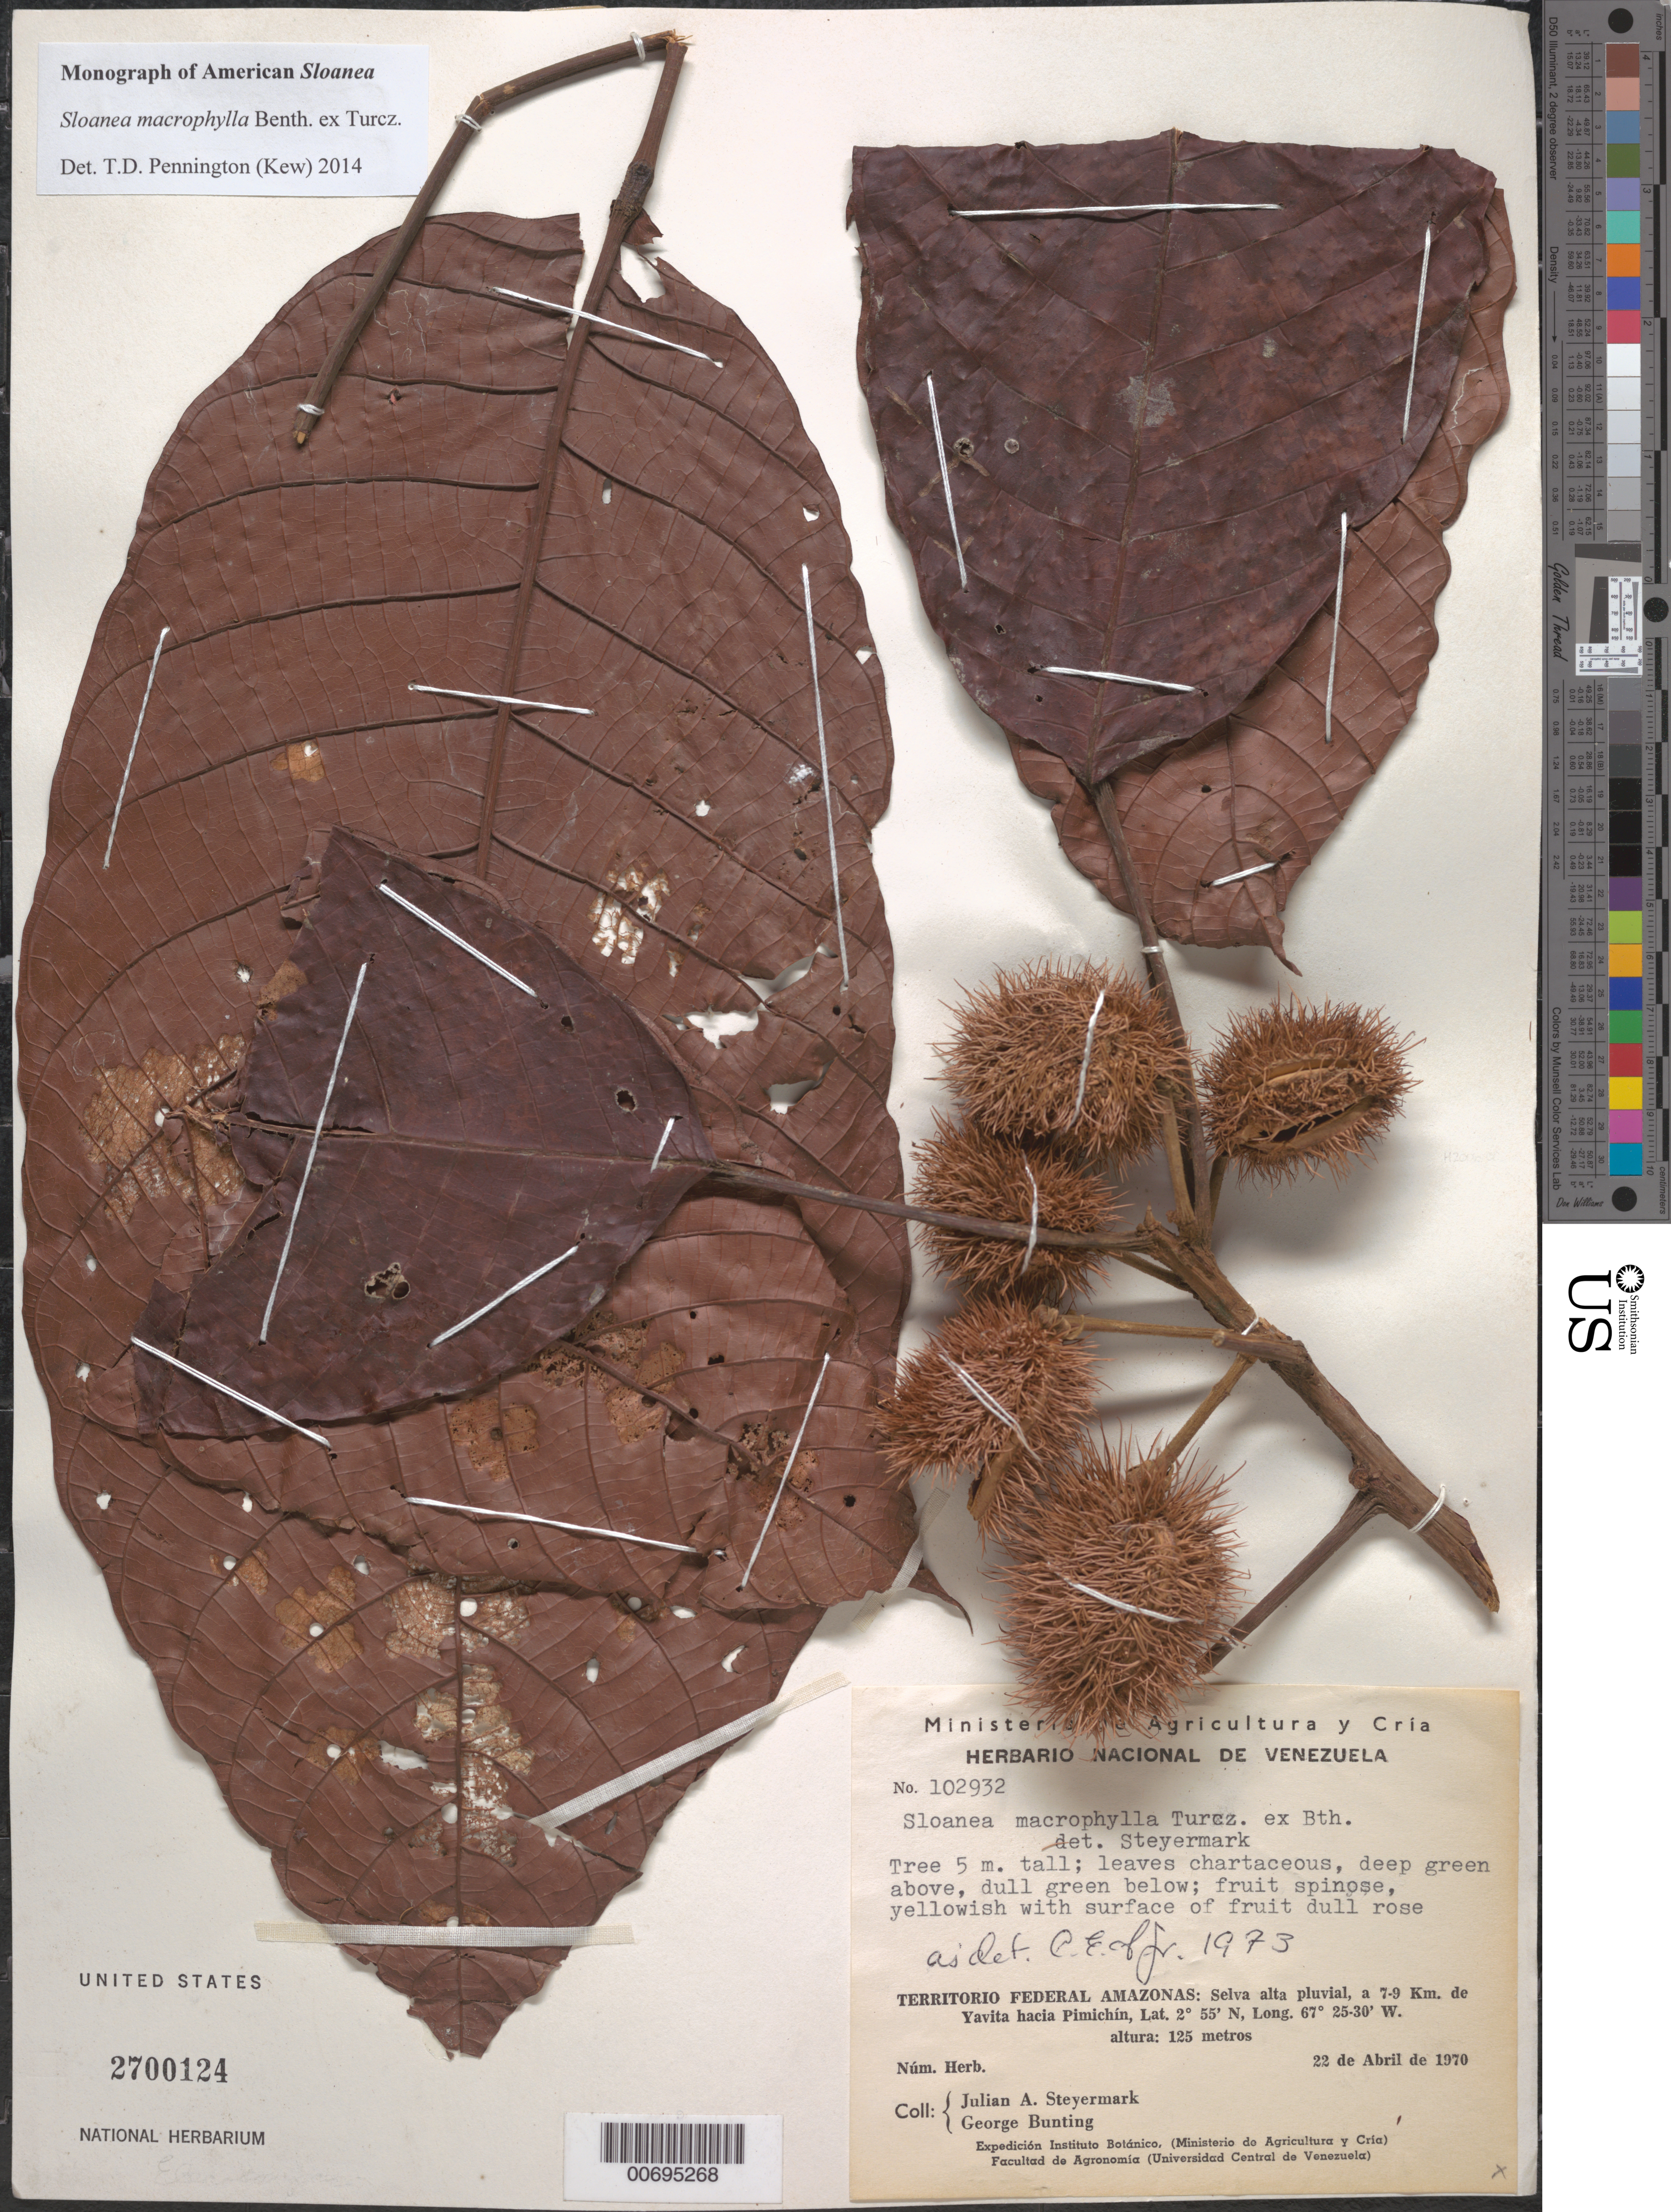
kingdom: Plantae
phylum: Tracheophyta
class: Magnoliopsida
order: Oxalidales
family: Elaeocarpaceae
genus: Sloanea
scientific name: Sloanea macrophylla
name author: Benth. ex Turcz.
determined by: Smith, C. E., Jr.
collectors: J. Steyermark & G. S. Bunting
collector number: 102932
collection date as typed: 22-Apr-70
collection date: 1970-04-22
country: Venezuela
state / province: Amazonas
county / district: Maroa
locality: Yavita, 7-9 km toward Pimichín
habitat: High rain forest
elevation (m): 125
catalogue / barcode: US 2700124